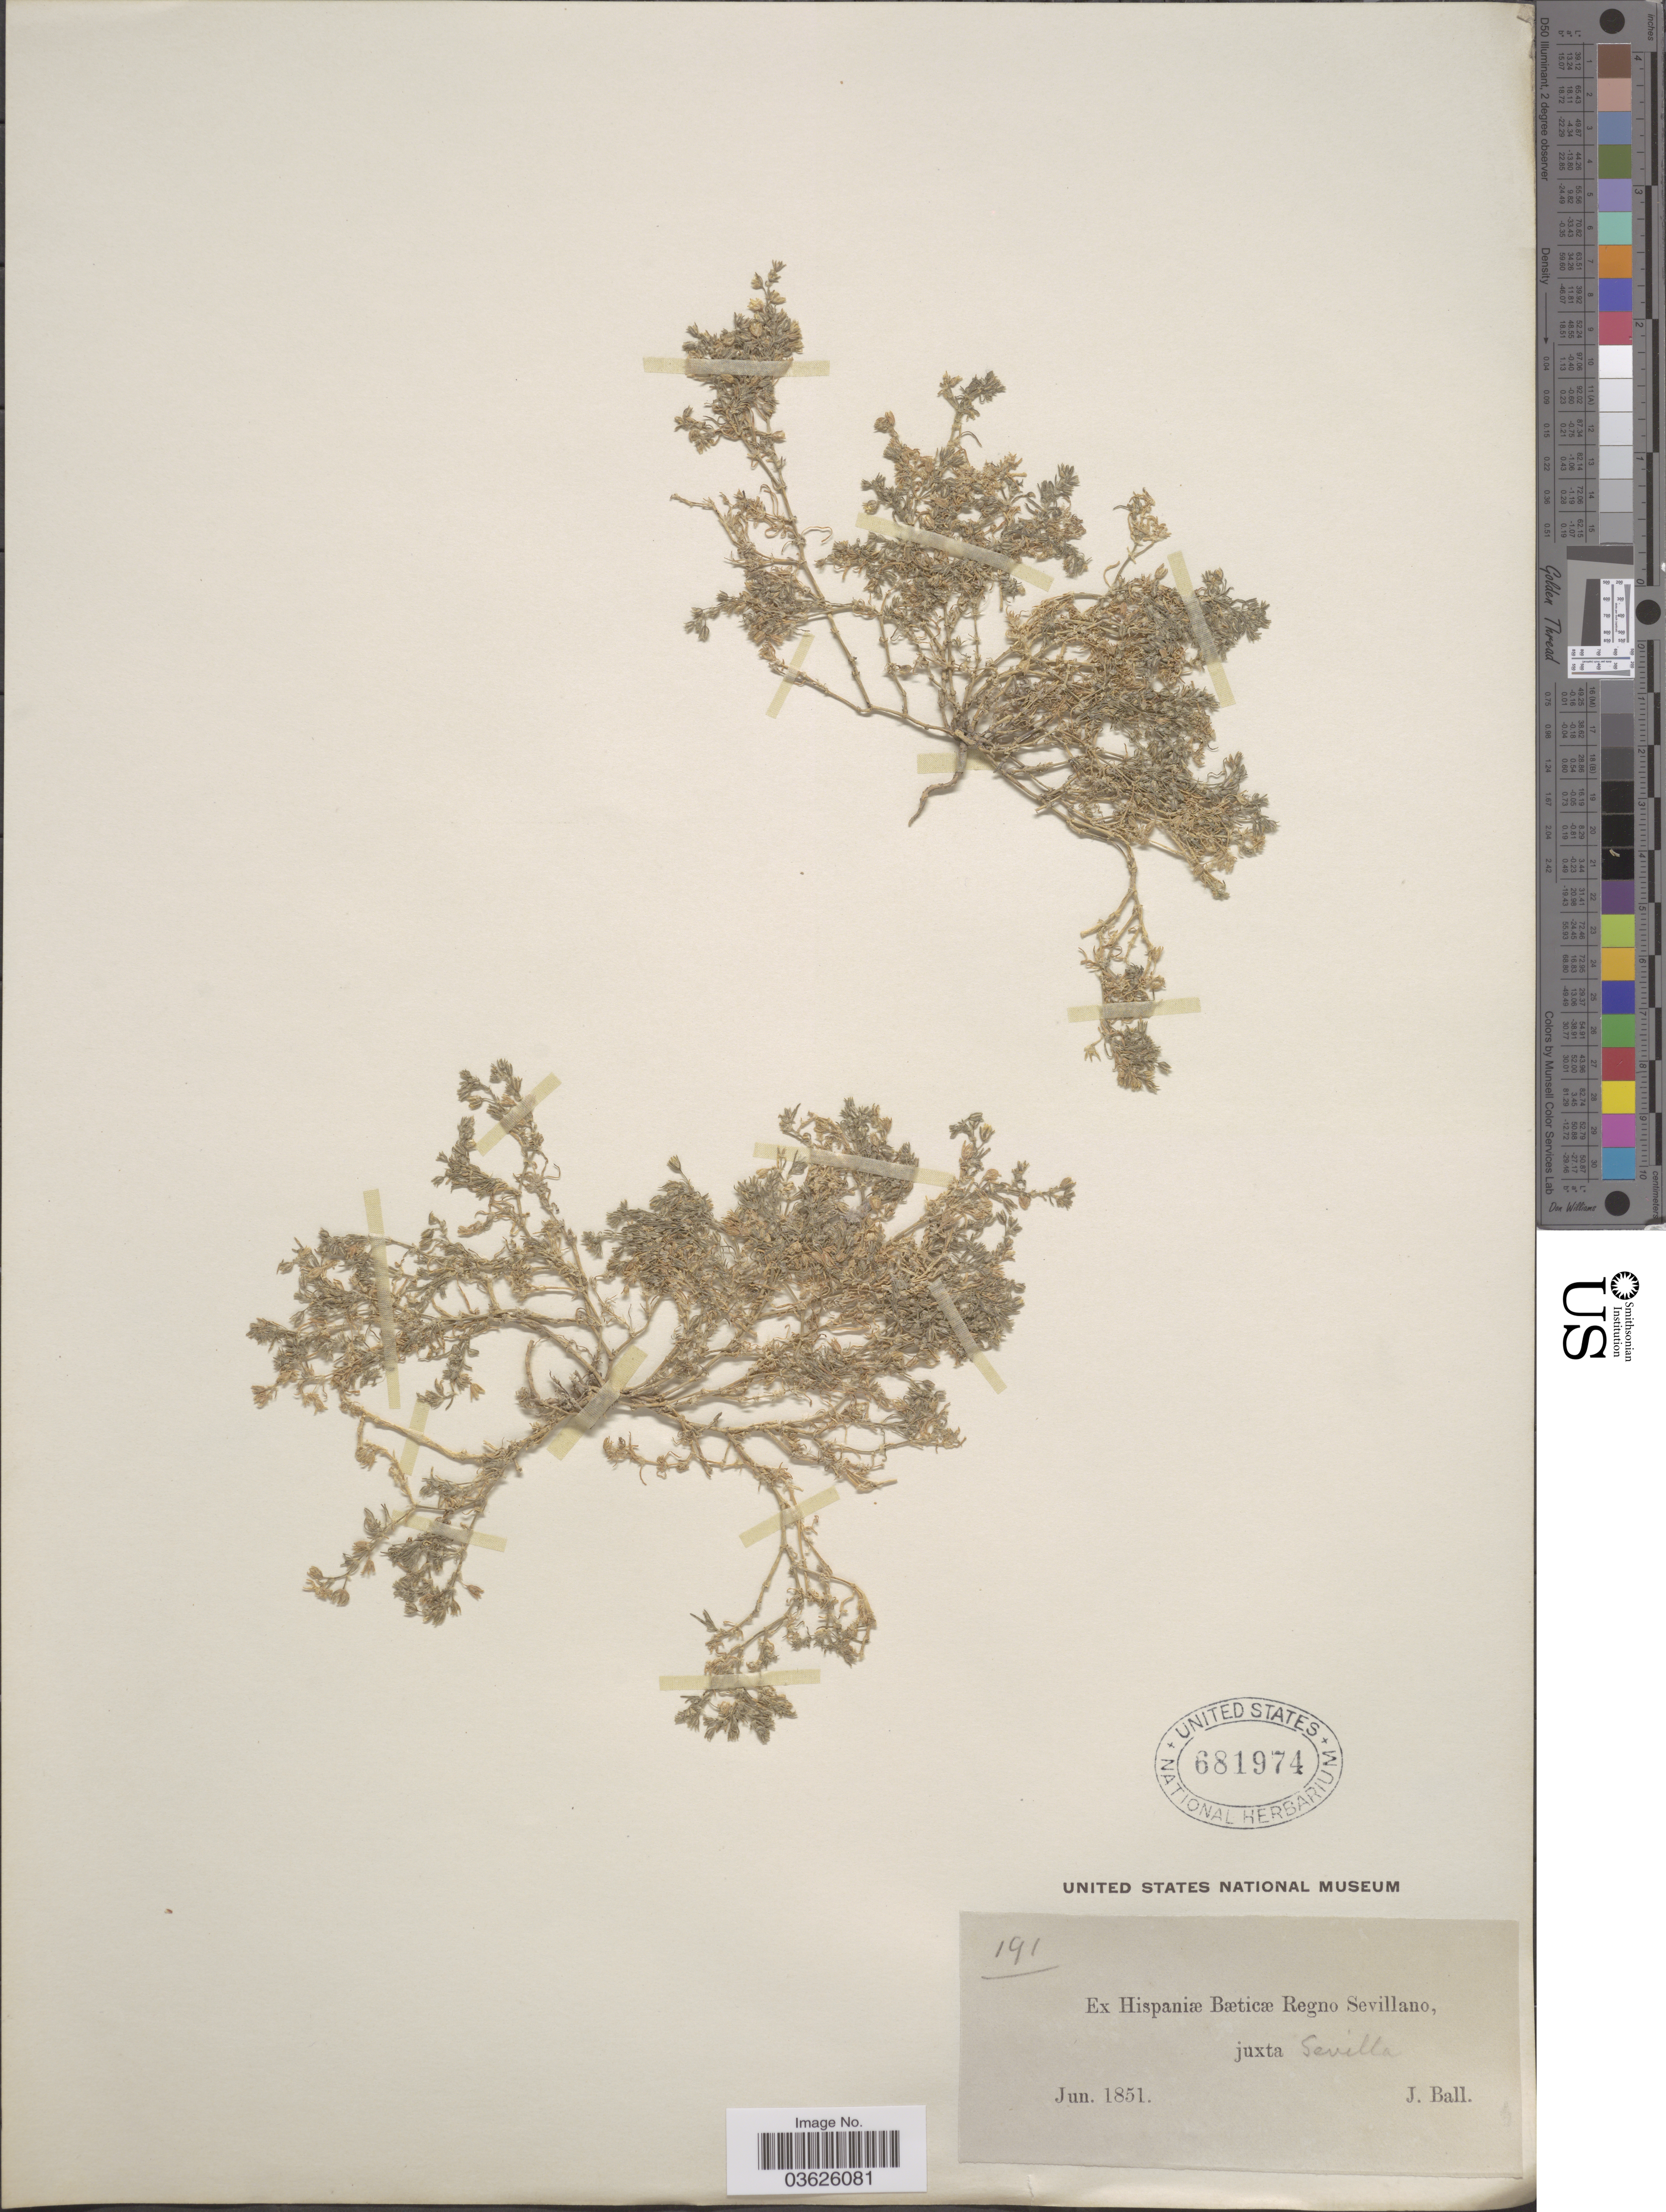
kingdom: Plantae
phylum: Tracheophyta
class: Magnoliopsida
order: Caryophyllales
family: Caryophyllaceae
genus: Tissa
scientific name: Tissa sp.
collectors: J. Ball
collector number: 191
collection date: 1851-06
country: Spain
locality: Ex Hispaniæ Bæticæ Regno Sevillano, juxta Sevilla.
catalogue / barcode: US 681974